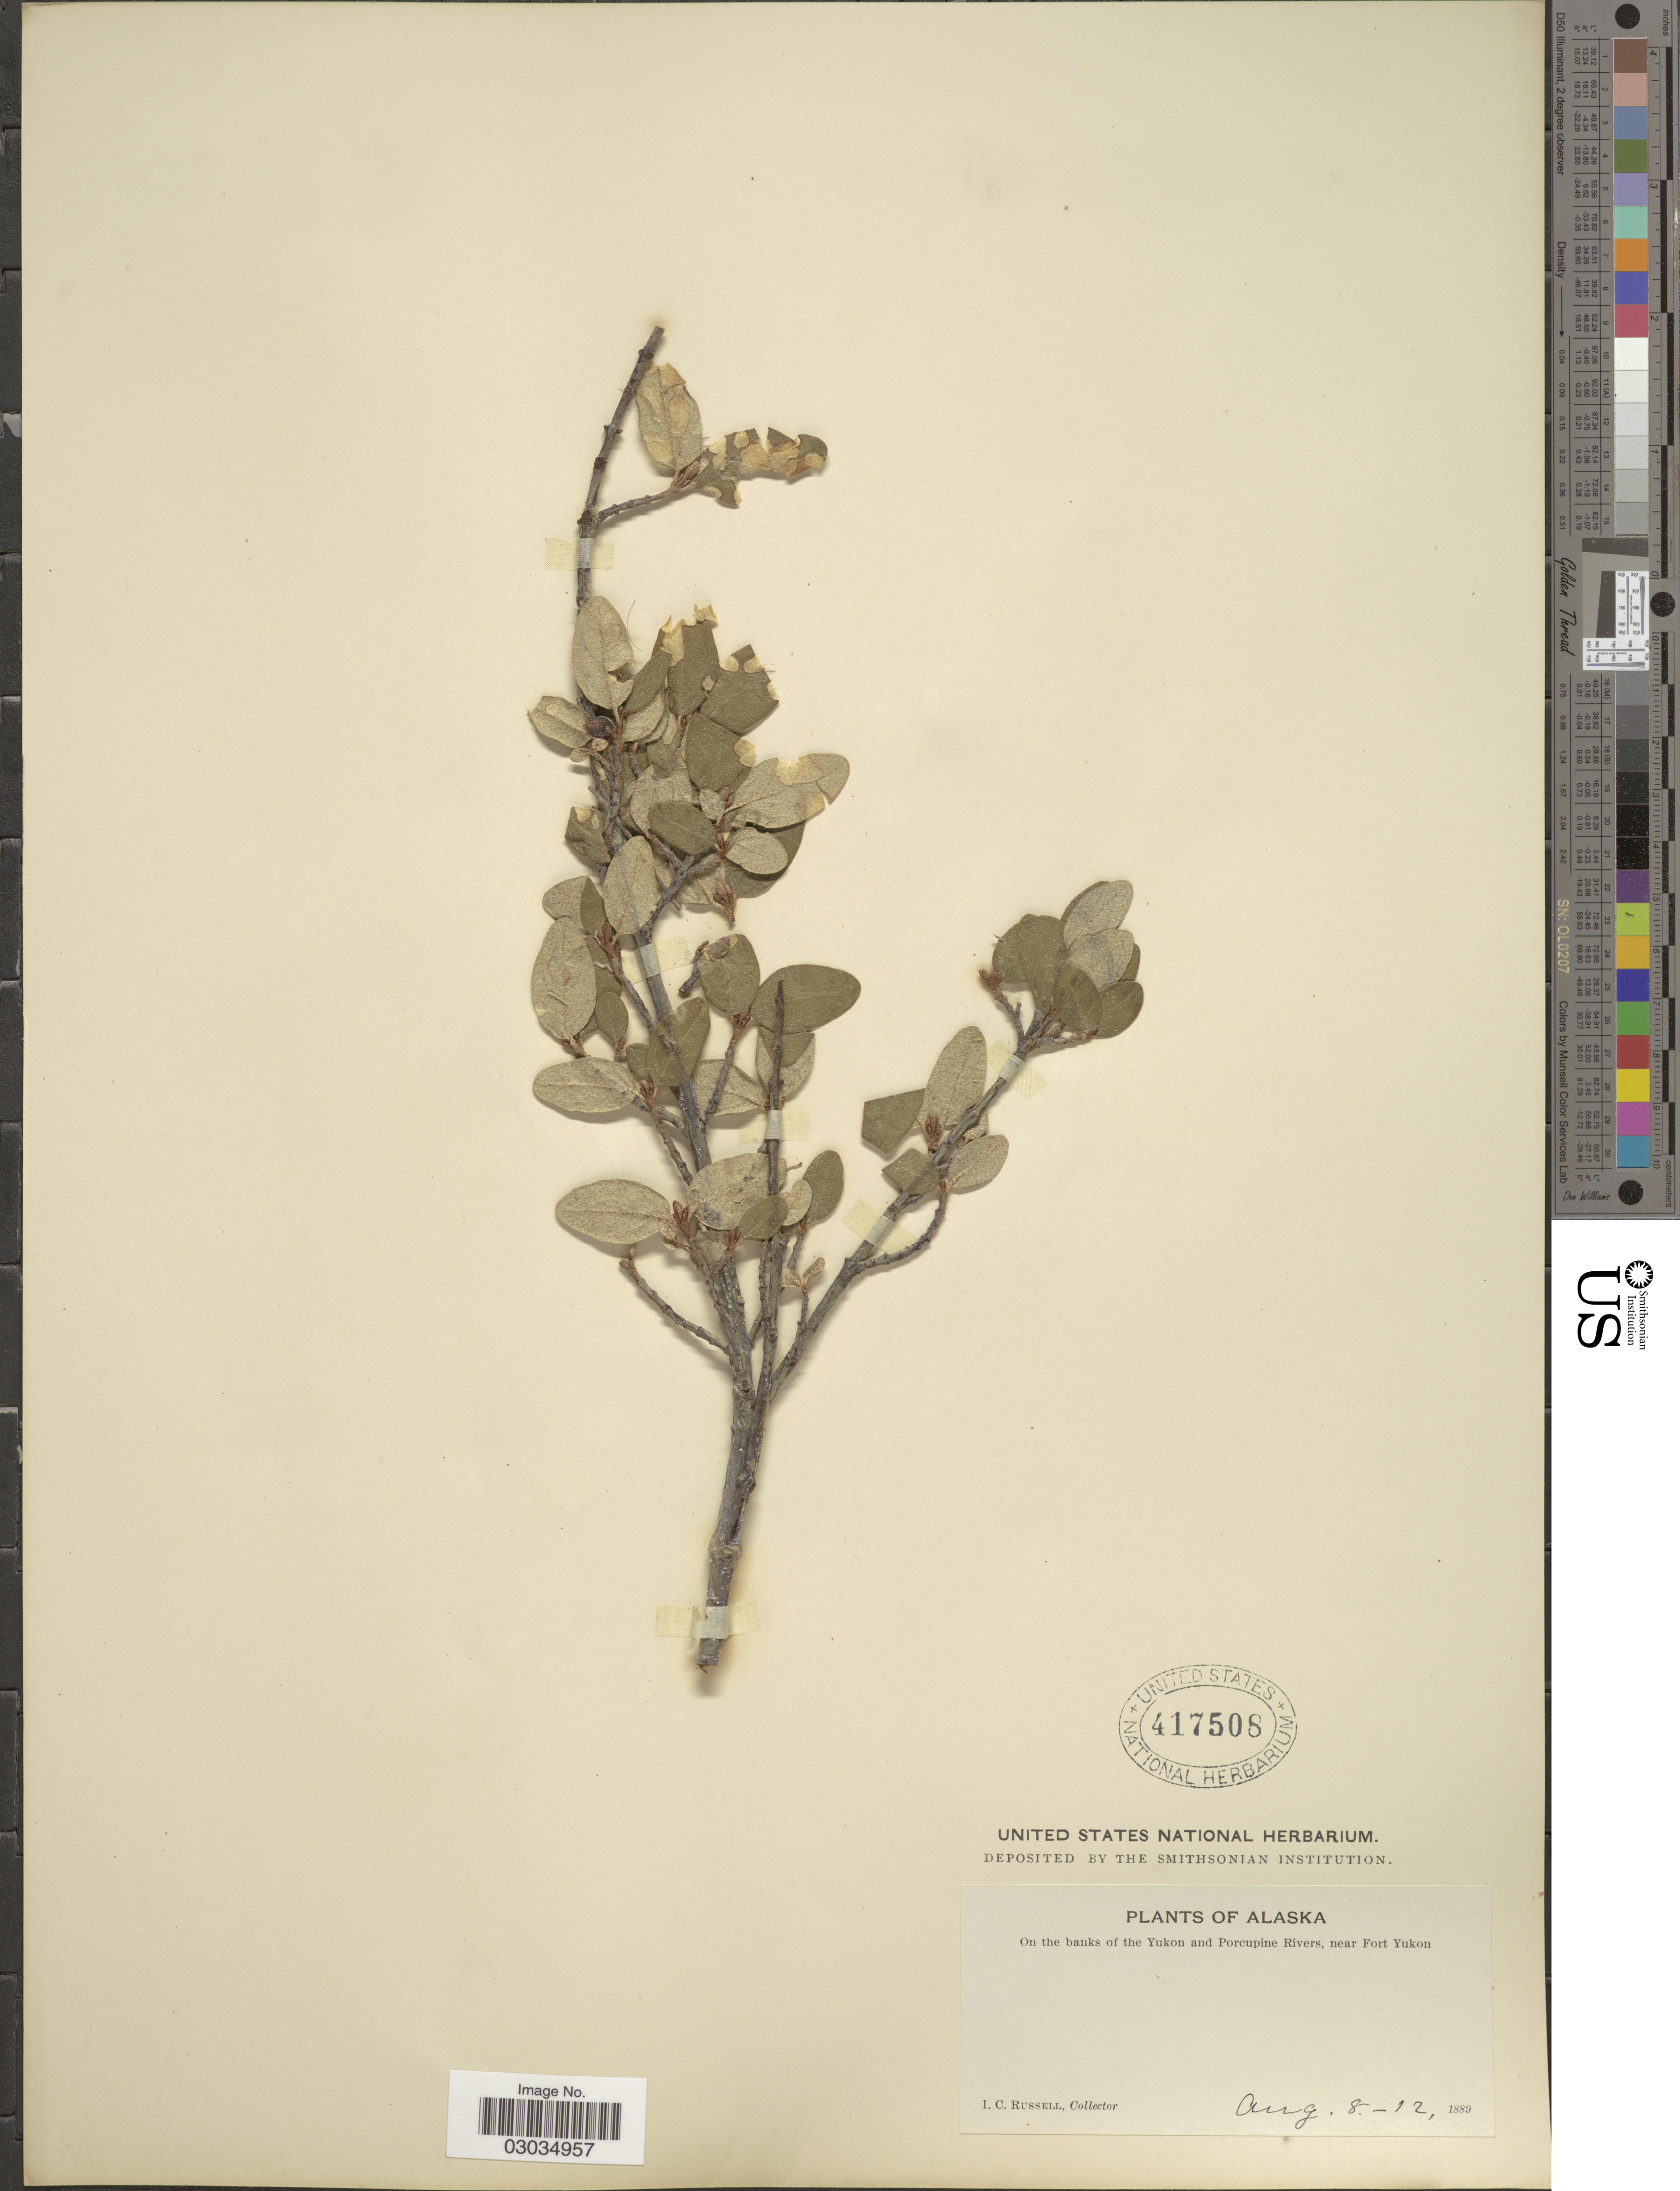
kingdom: Plantae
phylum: Tracheophyta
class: Magnoliopsida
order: Rosales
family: Elaeagnaceae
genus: Shepherdia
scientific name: Shepherdia canadensis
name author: (L.) Nutt.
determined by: Strong, M. T., (US), Smithsonian Institution - National Museum of Natural History (UNITED STATES)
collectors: I. C. Russell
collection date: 1889-08-08/1889-08-12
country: United States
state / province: Alaska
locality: On the banks of the Yukon and Porcupine Rivers, near Fort Yukon.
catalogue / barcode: US 417508